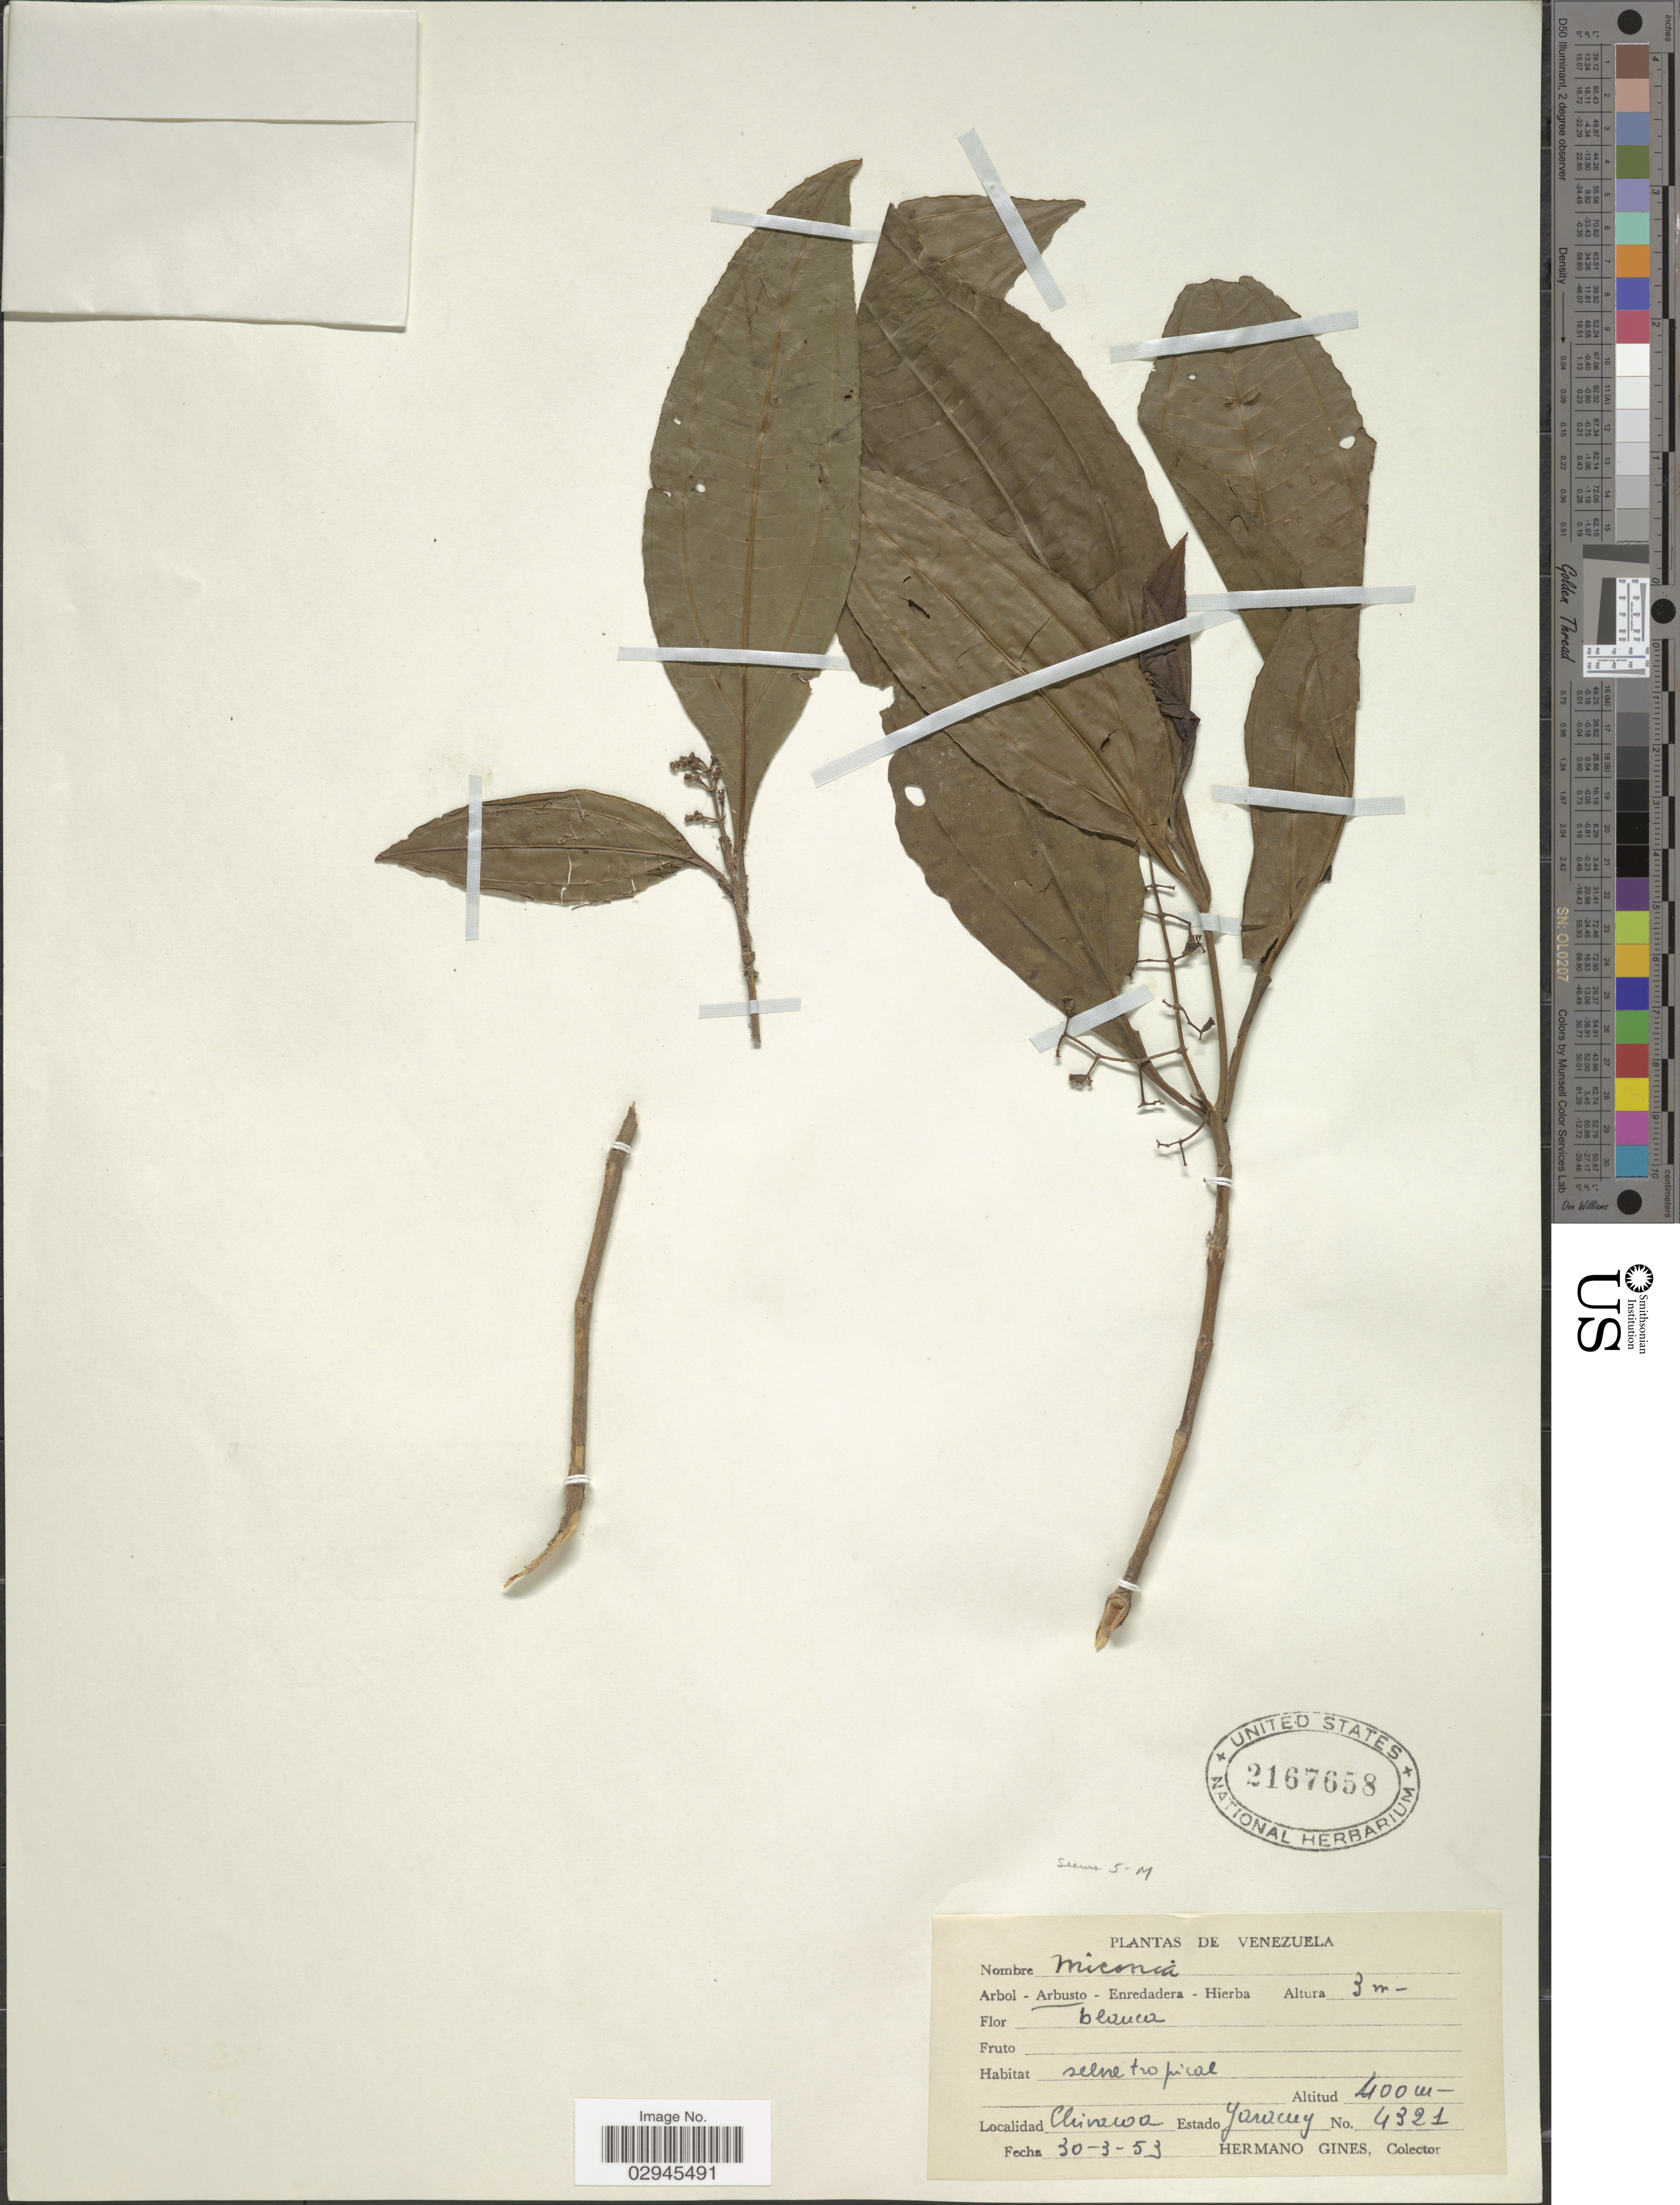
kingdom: Plantae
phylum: Tracheophyta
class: Magnoliopsida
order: Myrtales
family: Melastomataceae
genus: Miconia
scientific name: Miconia sp.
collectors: Bro. Gines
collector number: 4321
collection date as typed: Transcribed d/m/y: 30/3/53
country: Venezuela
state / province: Yaracuy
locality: Chivacoa.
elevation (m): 400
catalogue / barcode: US 2167658